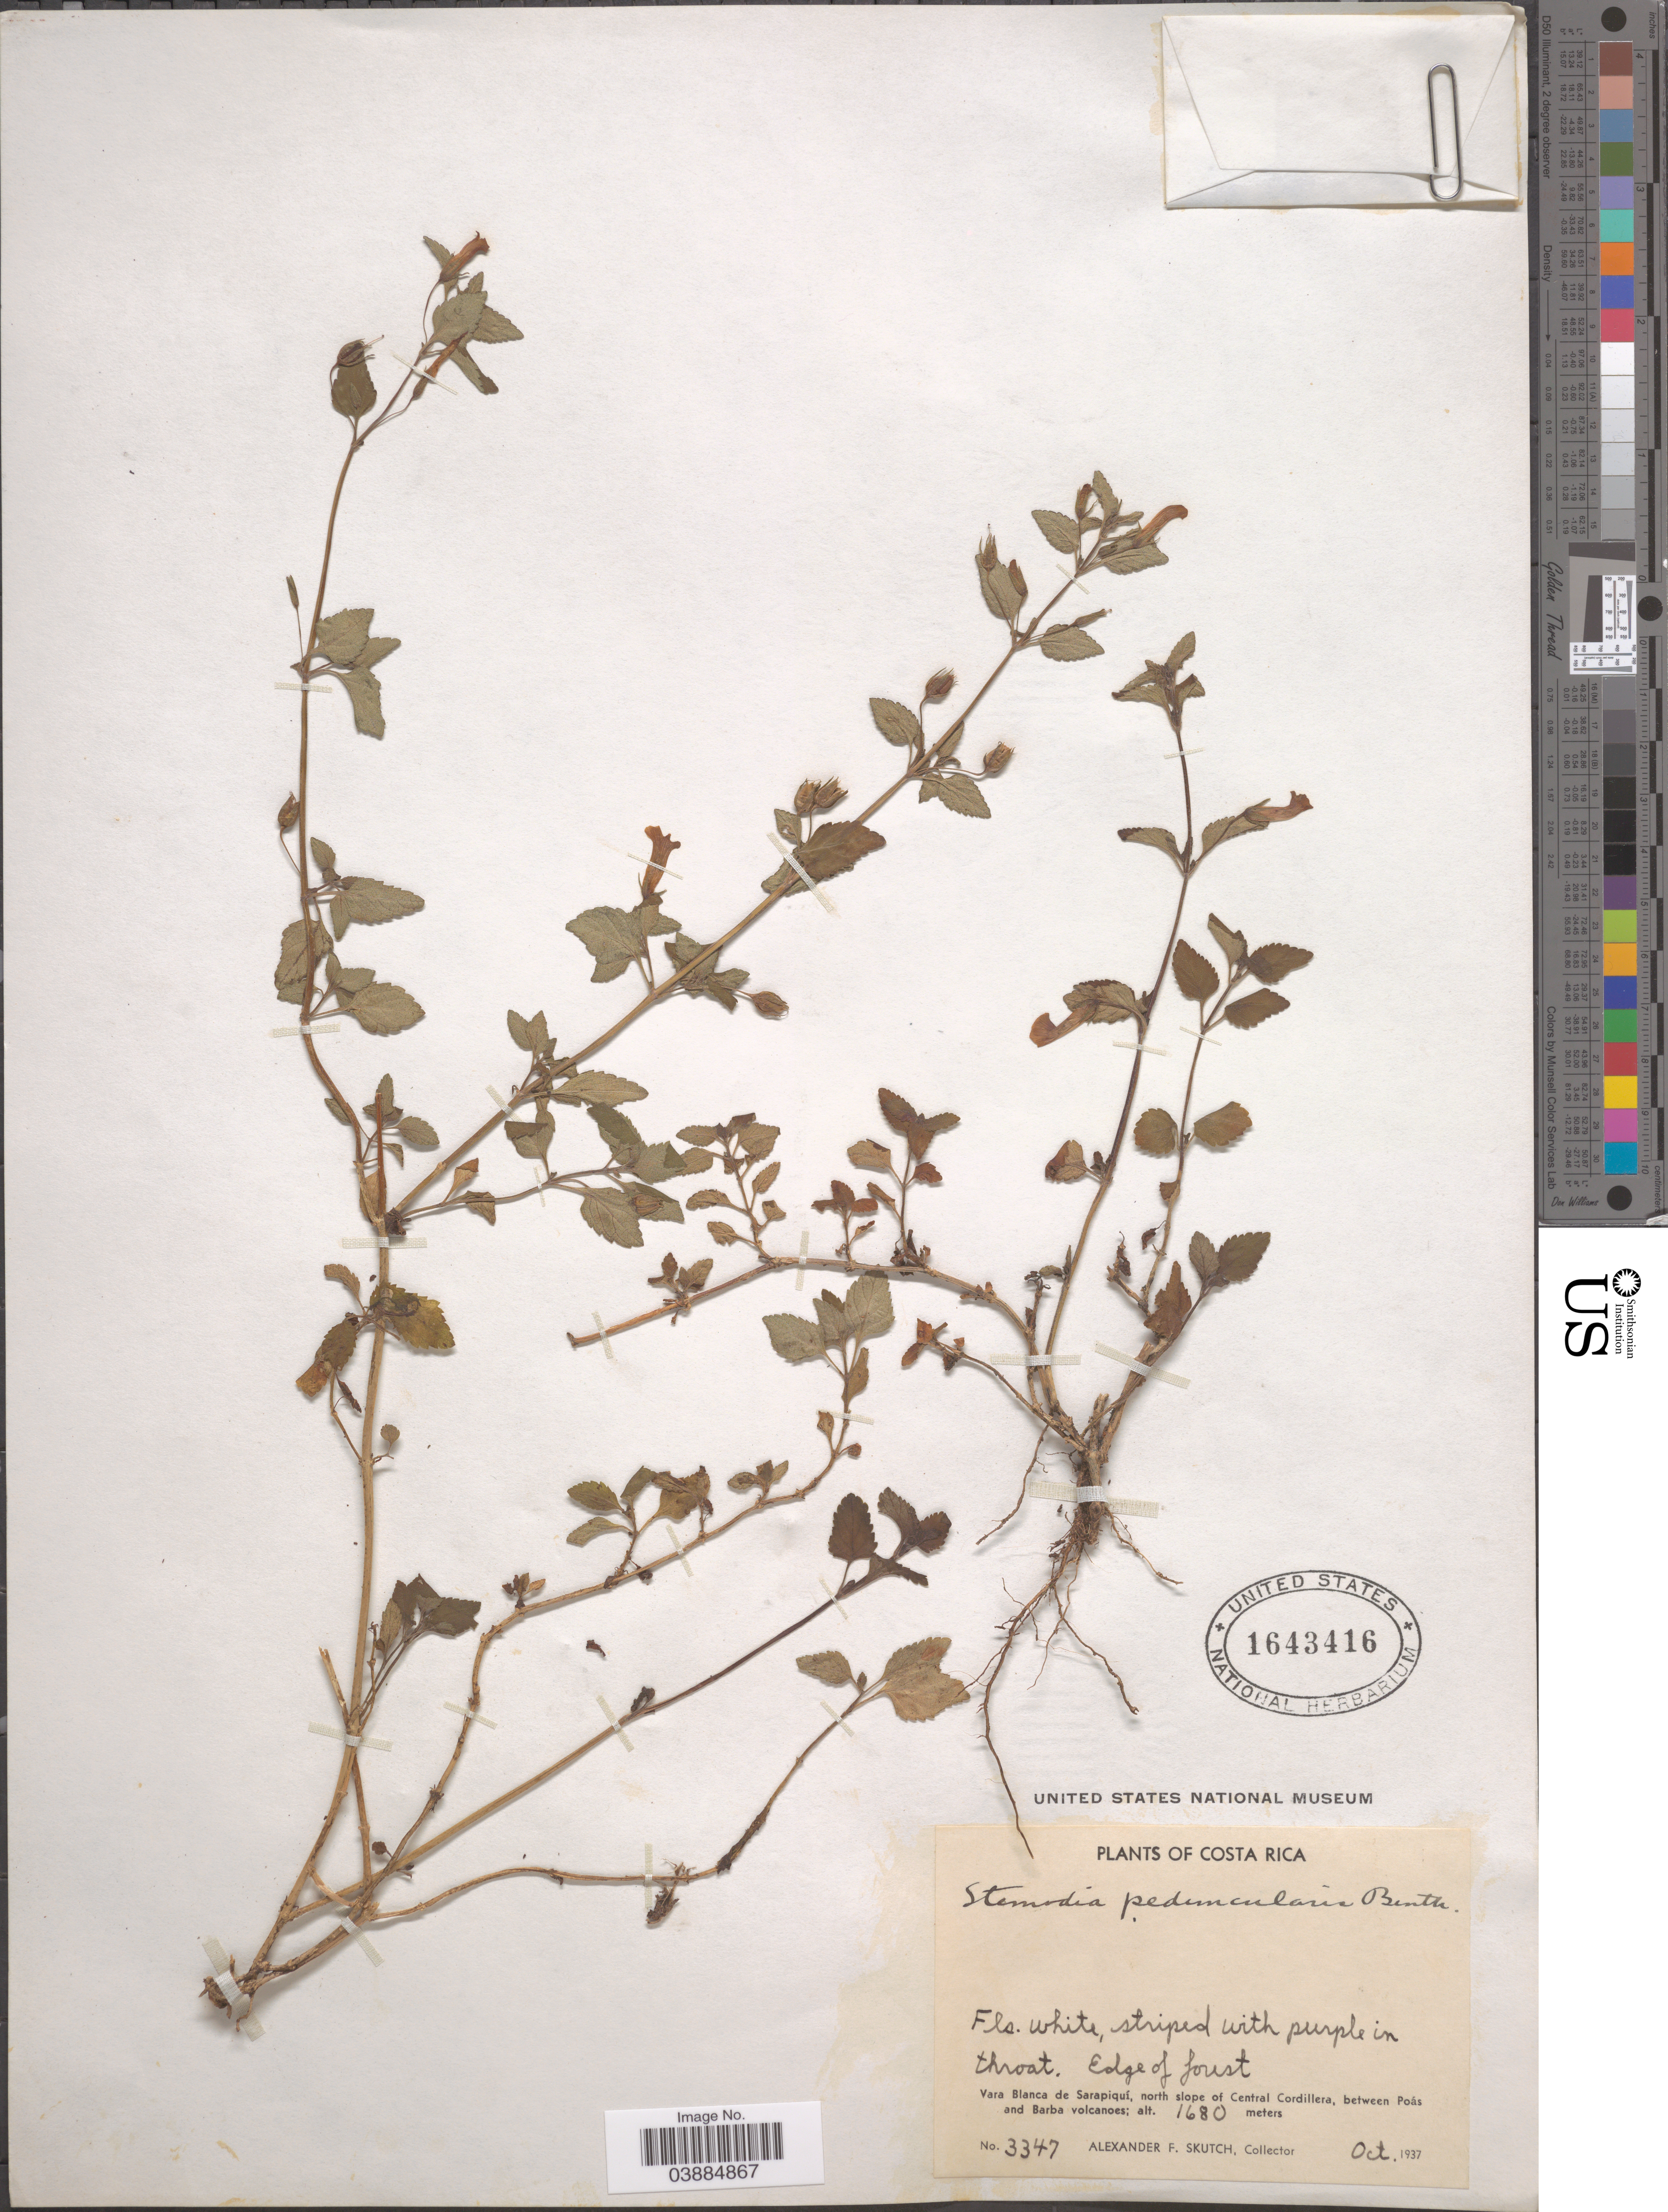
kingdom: Plantae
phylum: Tracheophyta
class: Magnoliopsida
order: Lamiales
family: Plantaginaceae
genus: Stemodia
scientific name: Stemodia peduncularis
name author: Benth.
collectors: A. F. Skutch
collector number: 3347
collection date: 1937-10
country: Costa Rica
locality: Edge of forest. Vara Blanca de Sarapiquí, north slope of Central Cordillera, between Poás and Barba Volcanoes.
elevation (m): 1680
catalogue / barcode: US 1643416